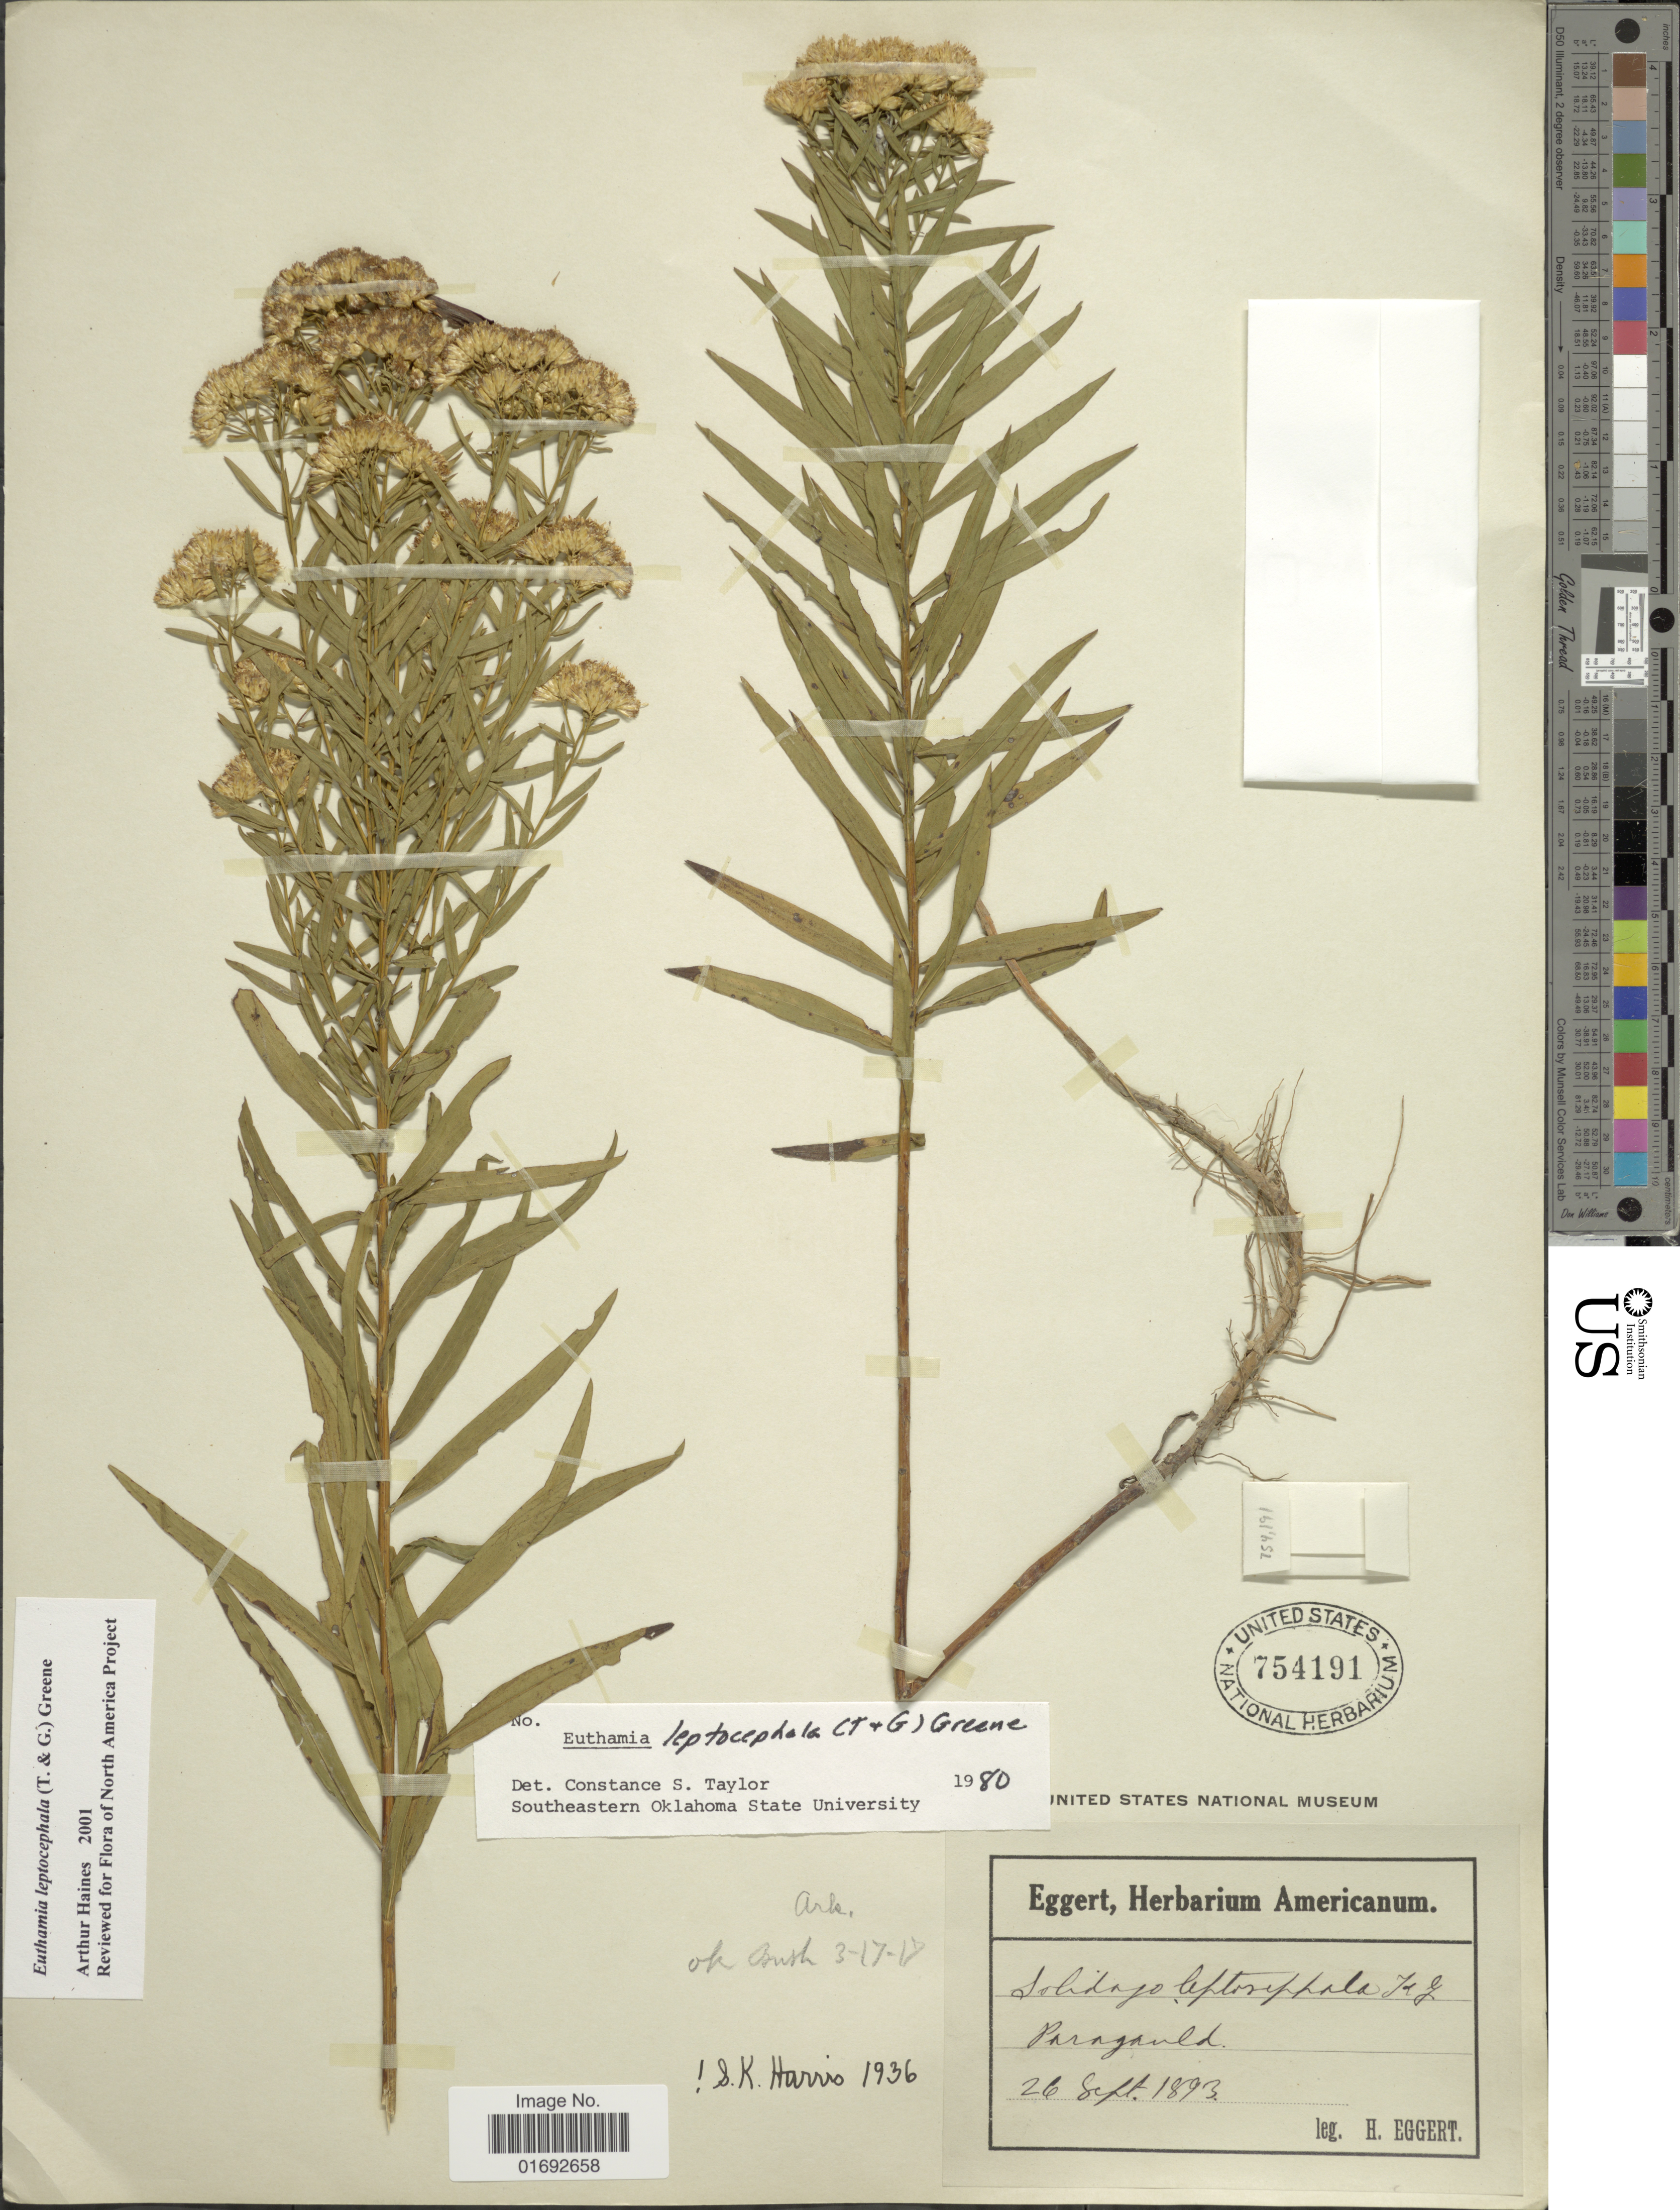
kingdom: Plantae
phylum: Tracheophyta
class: Magnoliopsida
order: Asterales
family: Asteraceae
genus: Euthamia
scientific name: Euthamia leptocephala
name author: (Torr. & A. Gray) Greene ex Porter & Britton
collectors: H. Eggert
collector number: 754191?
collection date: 1893-09-26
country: United States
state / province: Arkansas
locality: Paragould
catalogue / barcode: US 754191